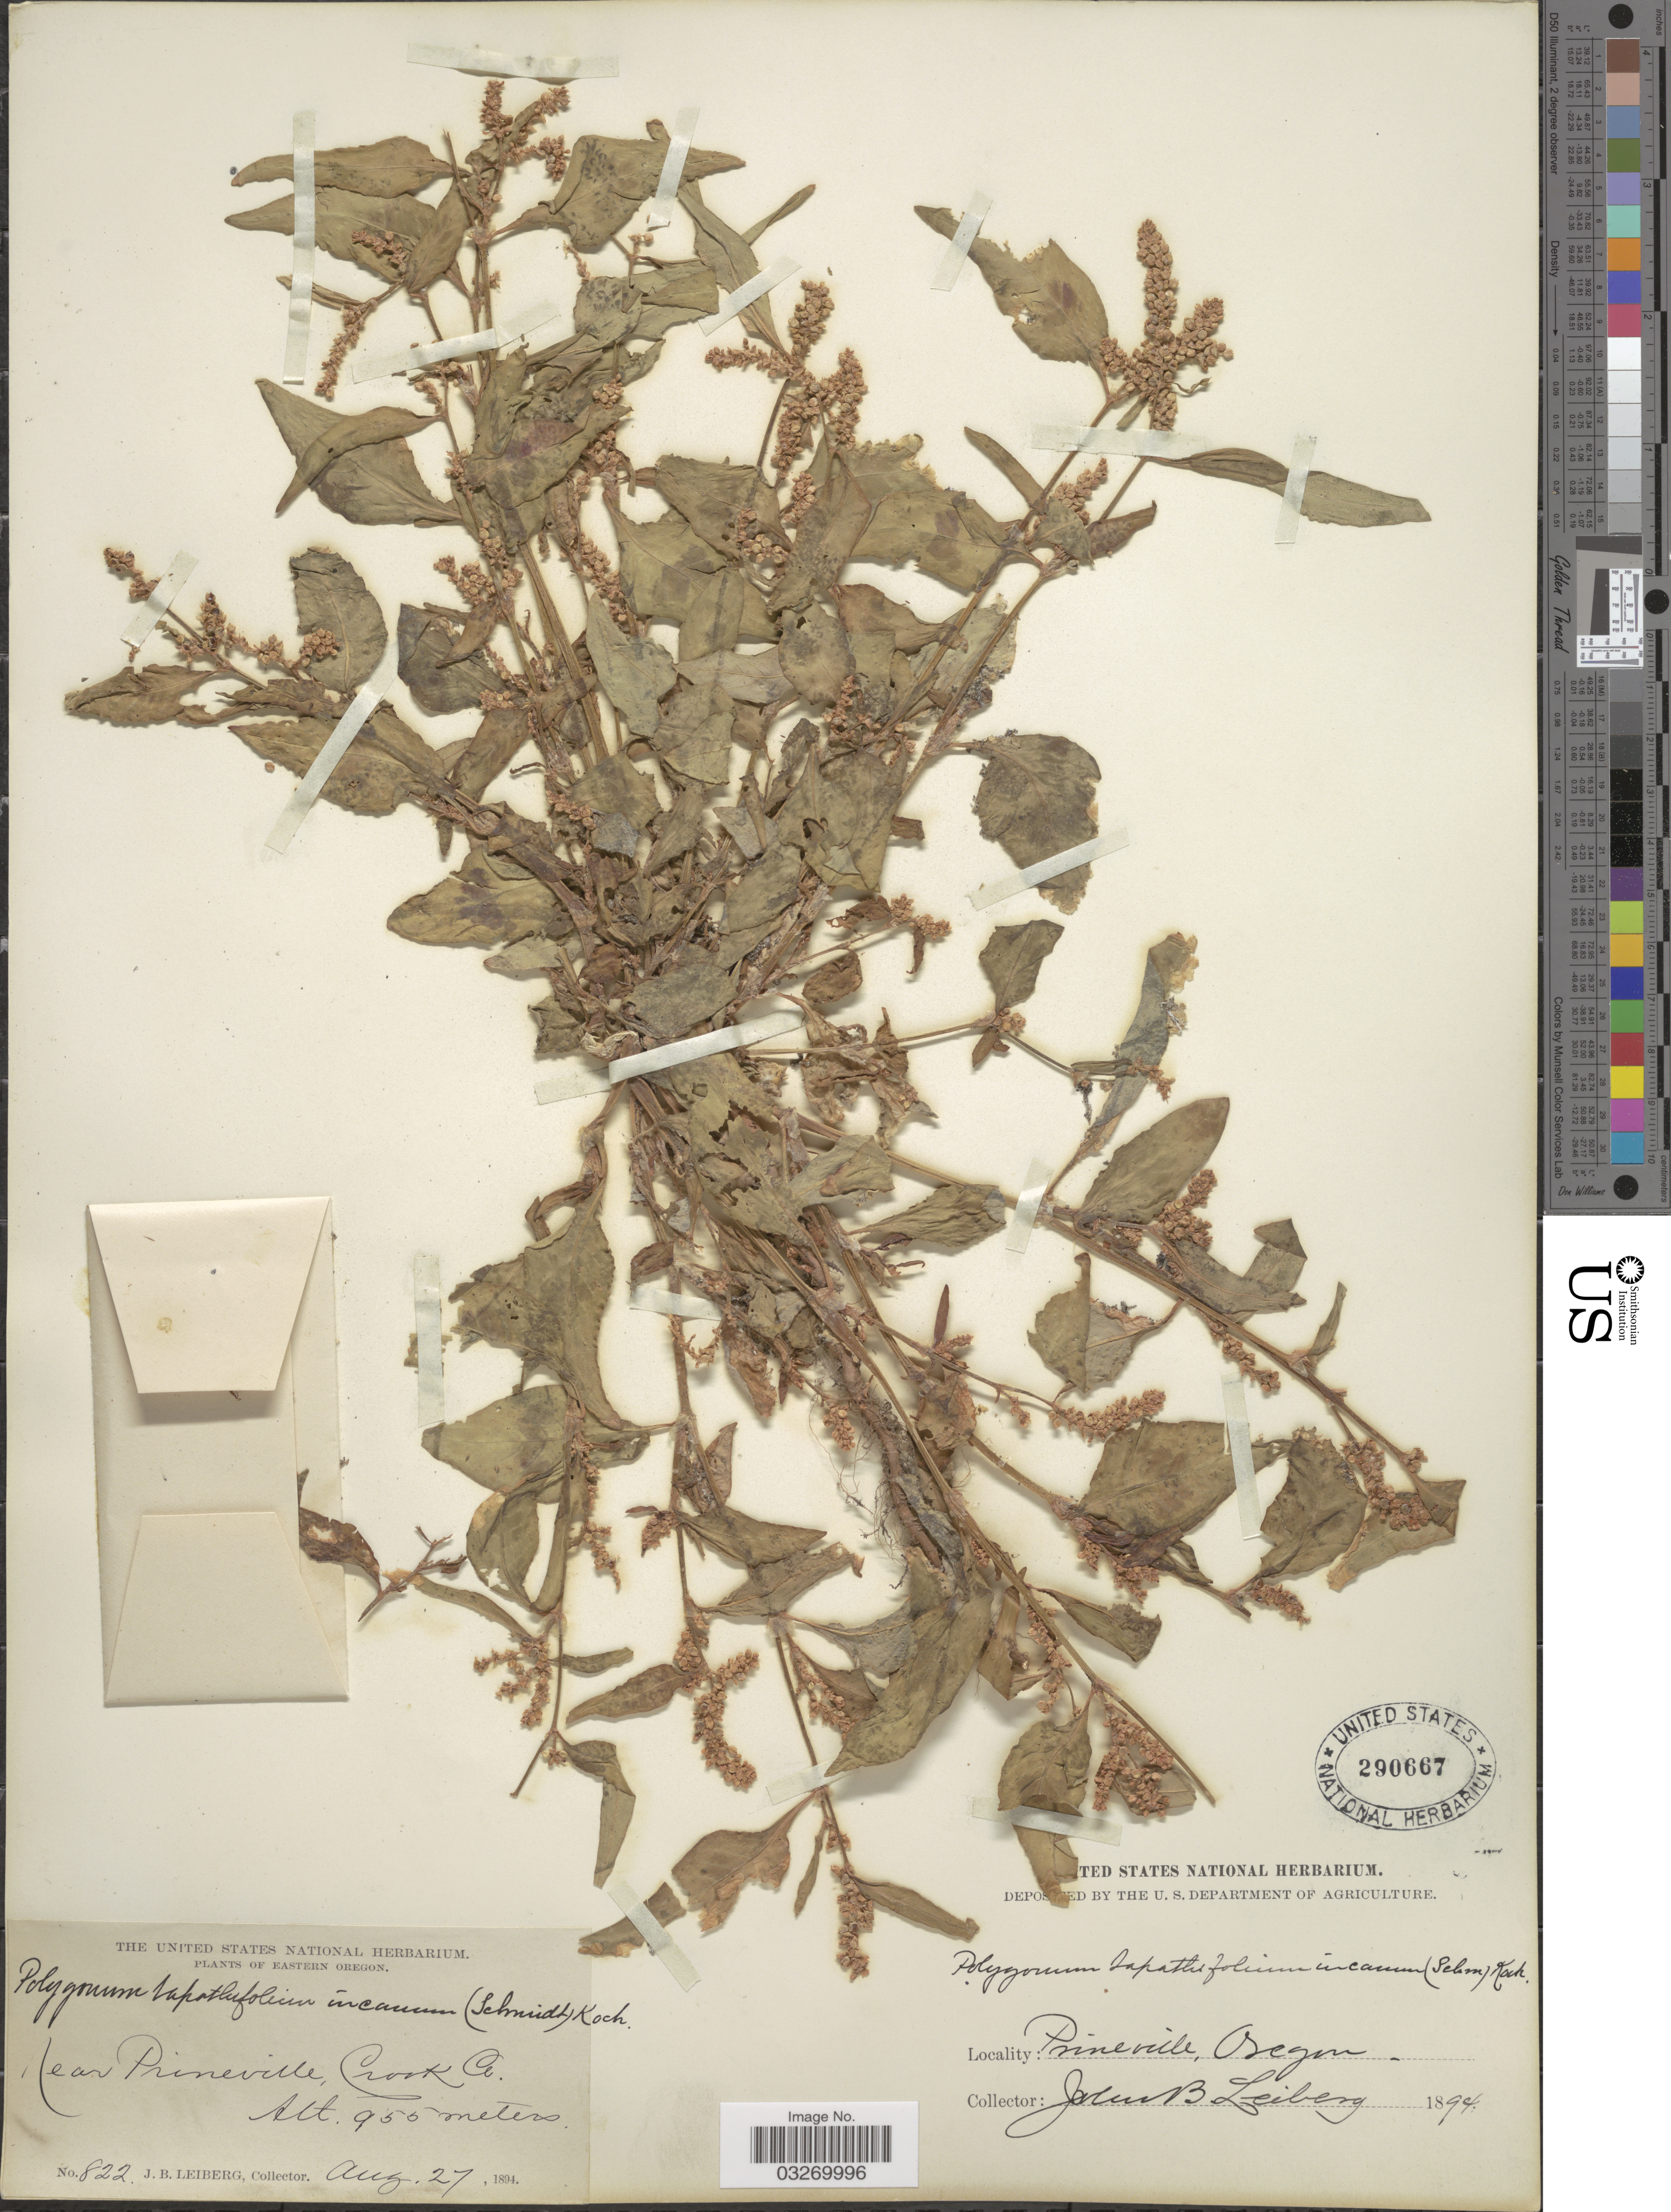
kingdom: Plantae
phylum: Tracheophyta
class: Magnoliopsida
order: Caryophyllales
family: Polygonaceae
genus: Persicaria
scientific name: Persicaria lapathifolia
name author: (L.) Delarbre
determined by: Atha, D. E.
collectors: J. B. Leiberg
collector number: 822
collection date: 1894-08-27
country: United States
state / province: Oregon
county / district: Crook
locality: Eastern Oregon. Near Prineville, Crook Co.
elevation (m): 955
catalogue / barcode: US 290667